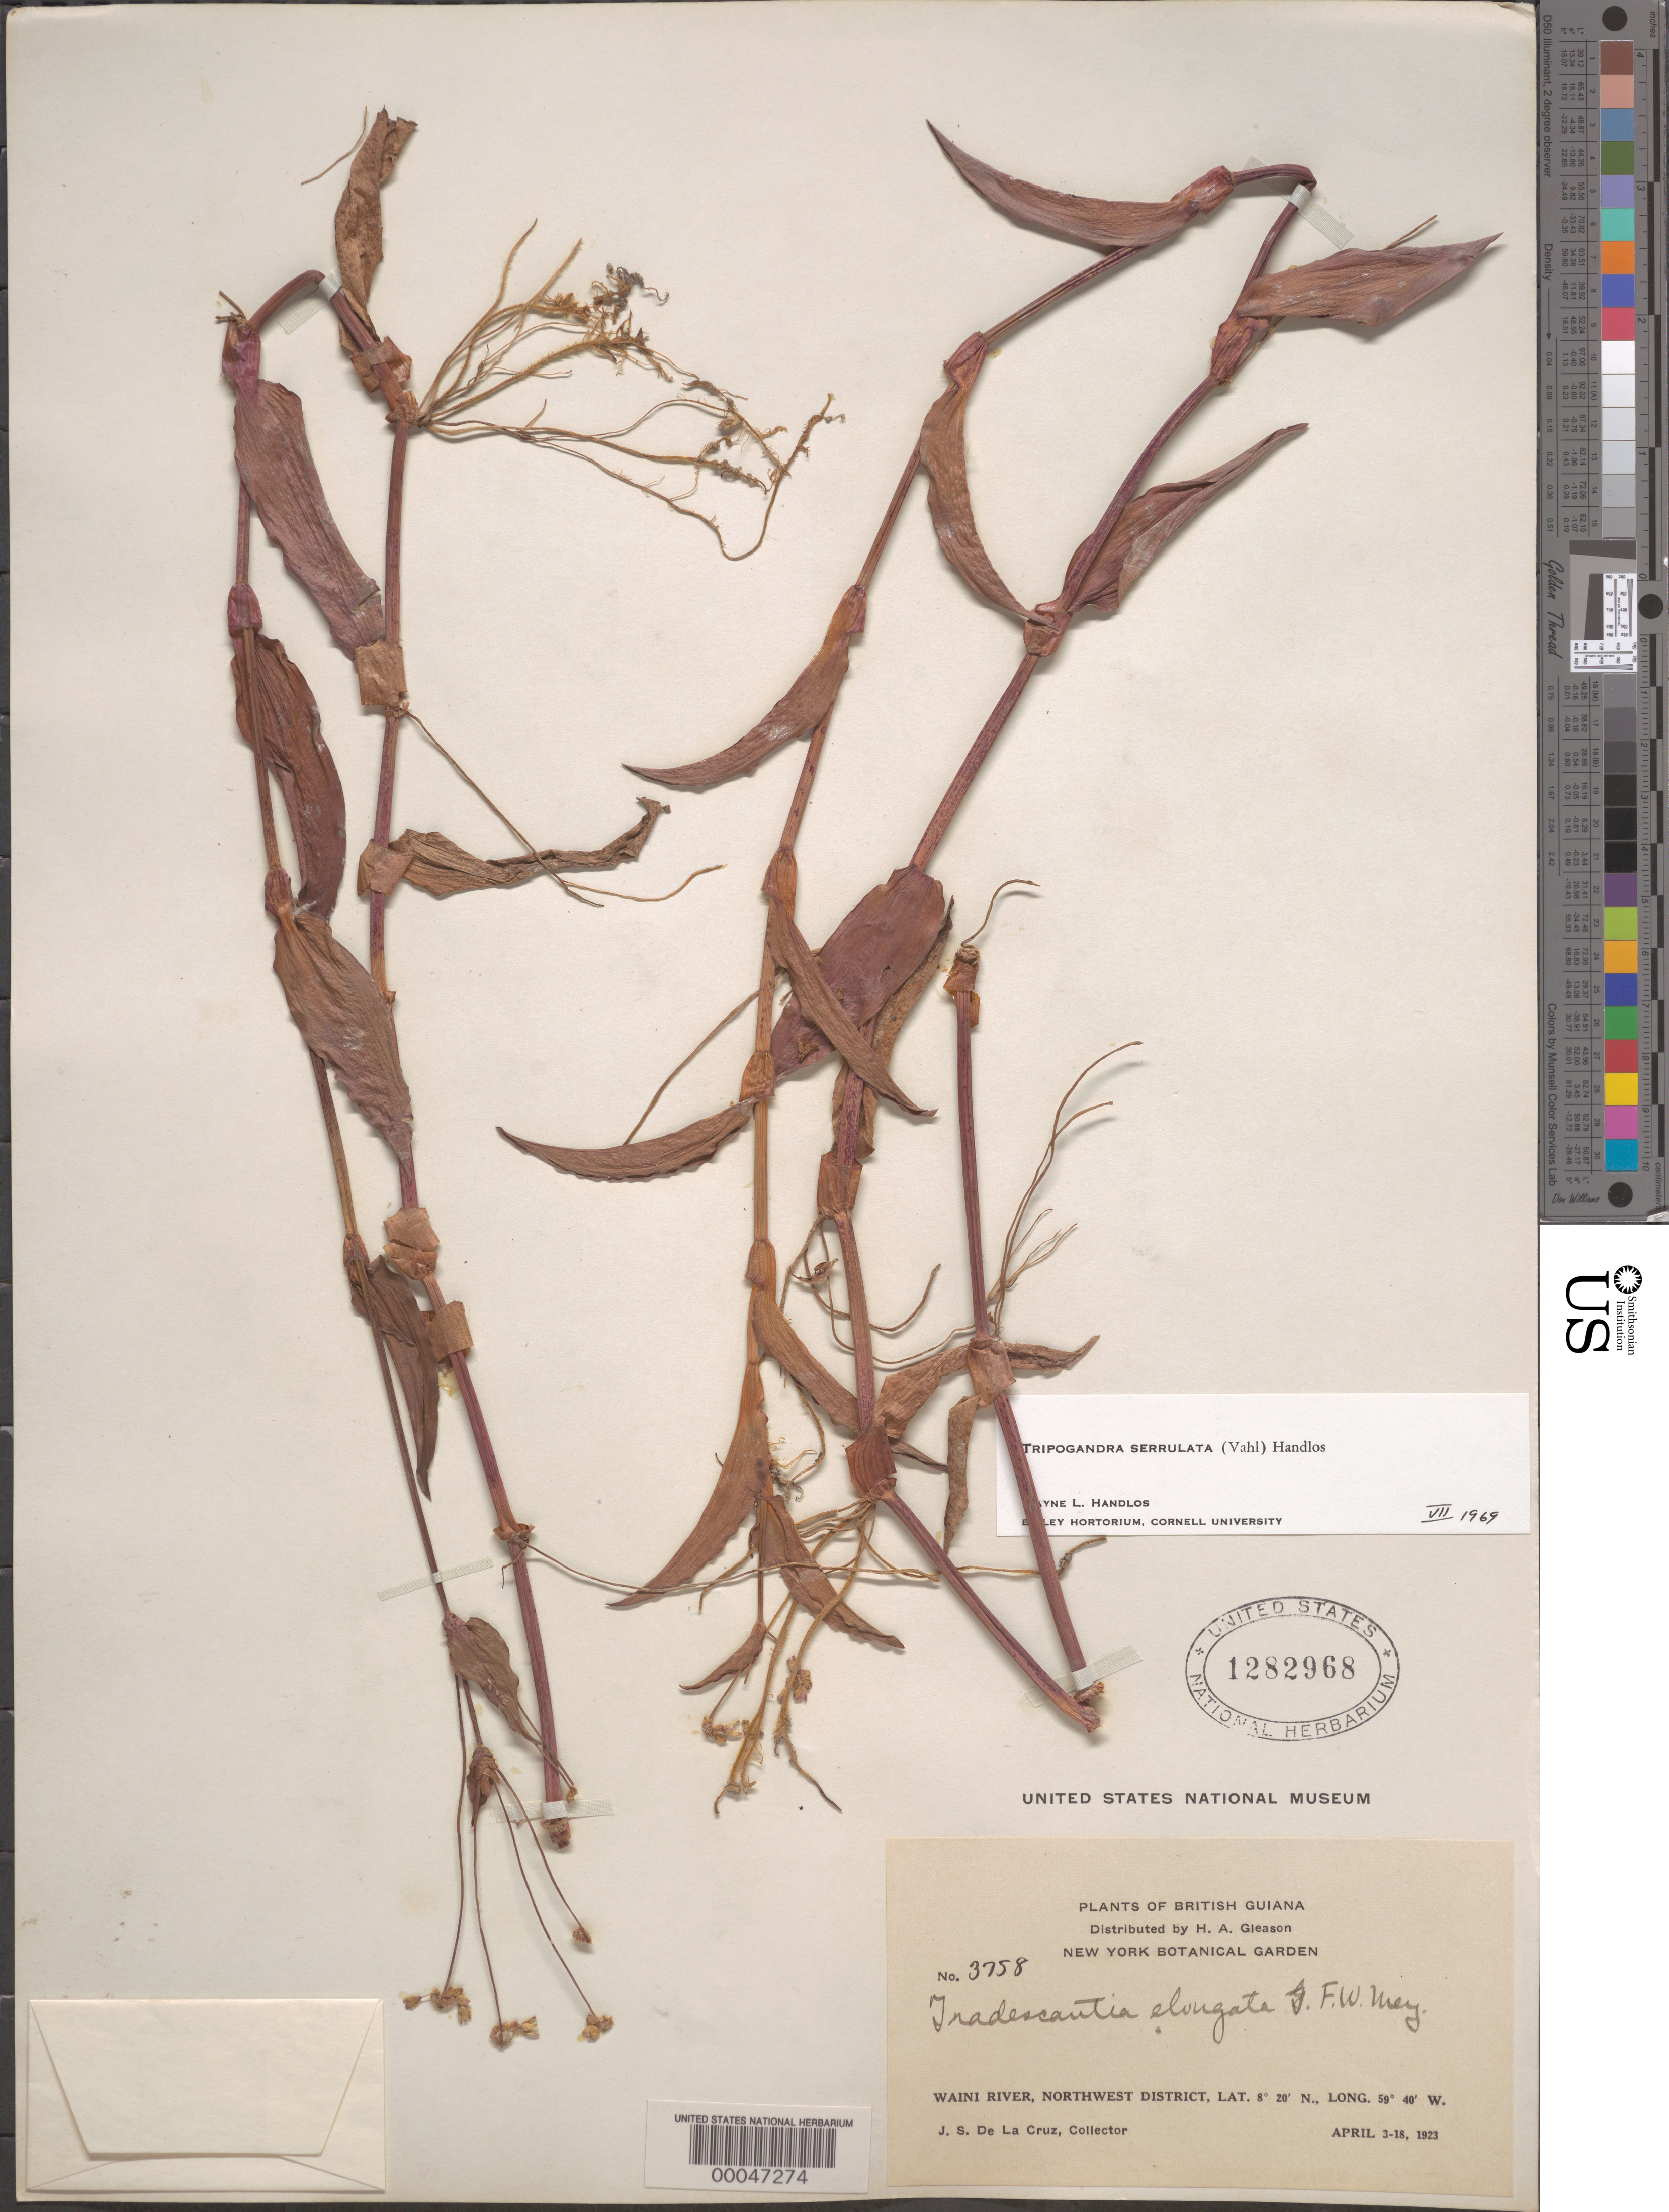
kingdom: Plantae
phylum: Tracheophyta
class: Liliopsida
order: Commelinales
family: Commelinaceae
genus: Tripogandra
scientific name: Tripogandra serrulata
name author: (Vahl) Handlos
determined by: Handlos, W. L.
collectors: J. S. de la Cruz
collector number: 3758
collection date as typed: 03 Apr 1923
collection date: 1923-04-03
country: Guyana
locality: Waini river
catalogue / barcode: US 1282968